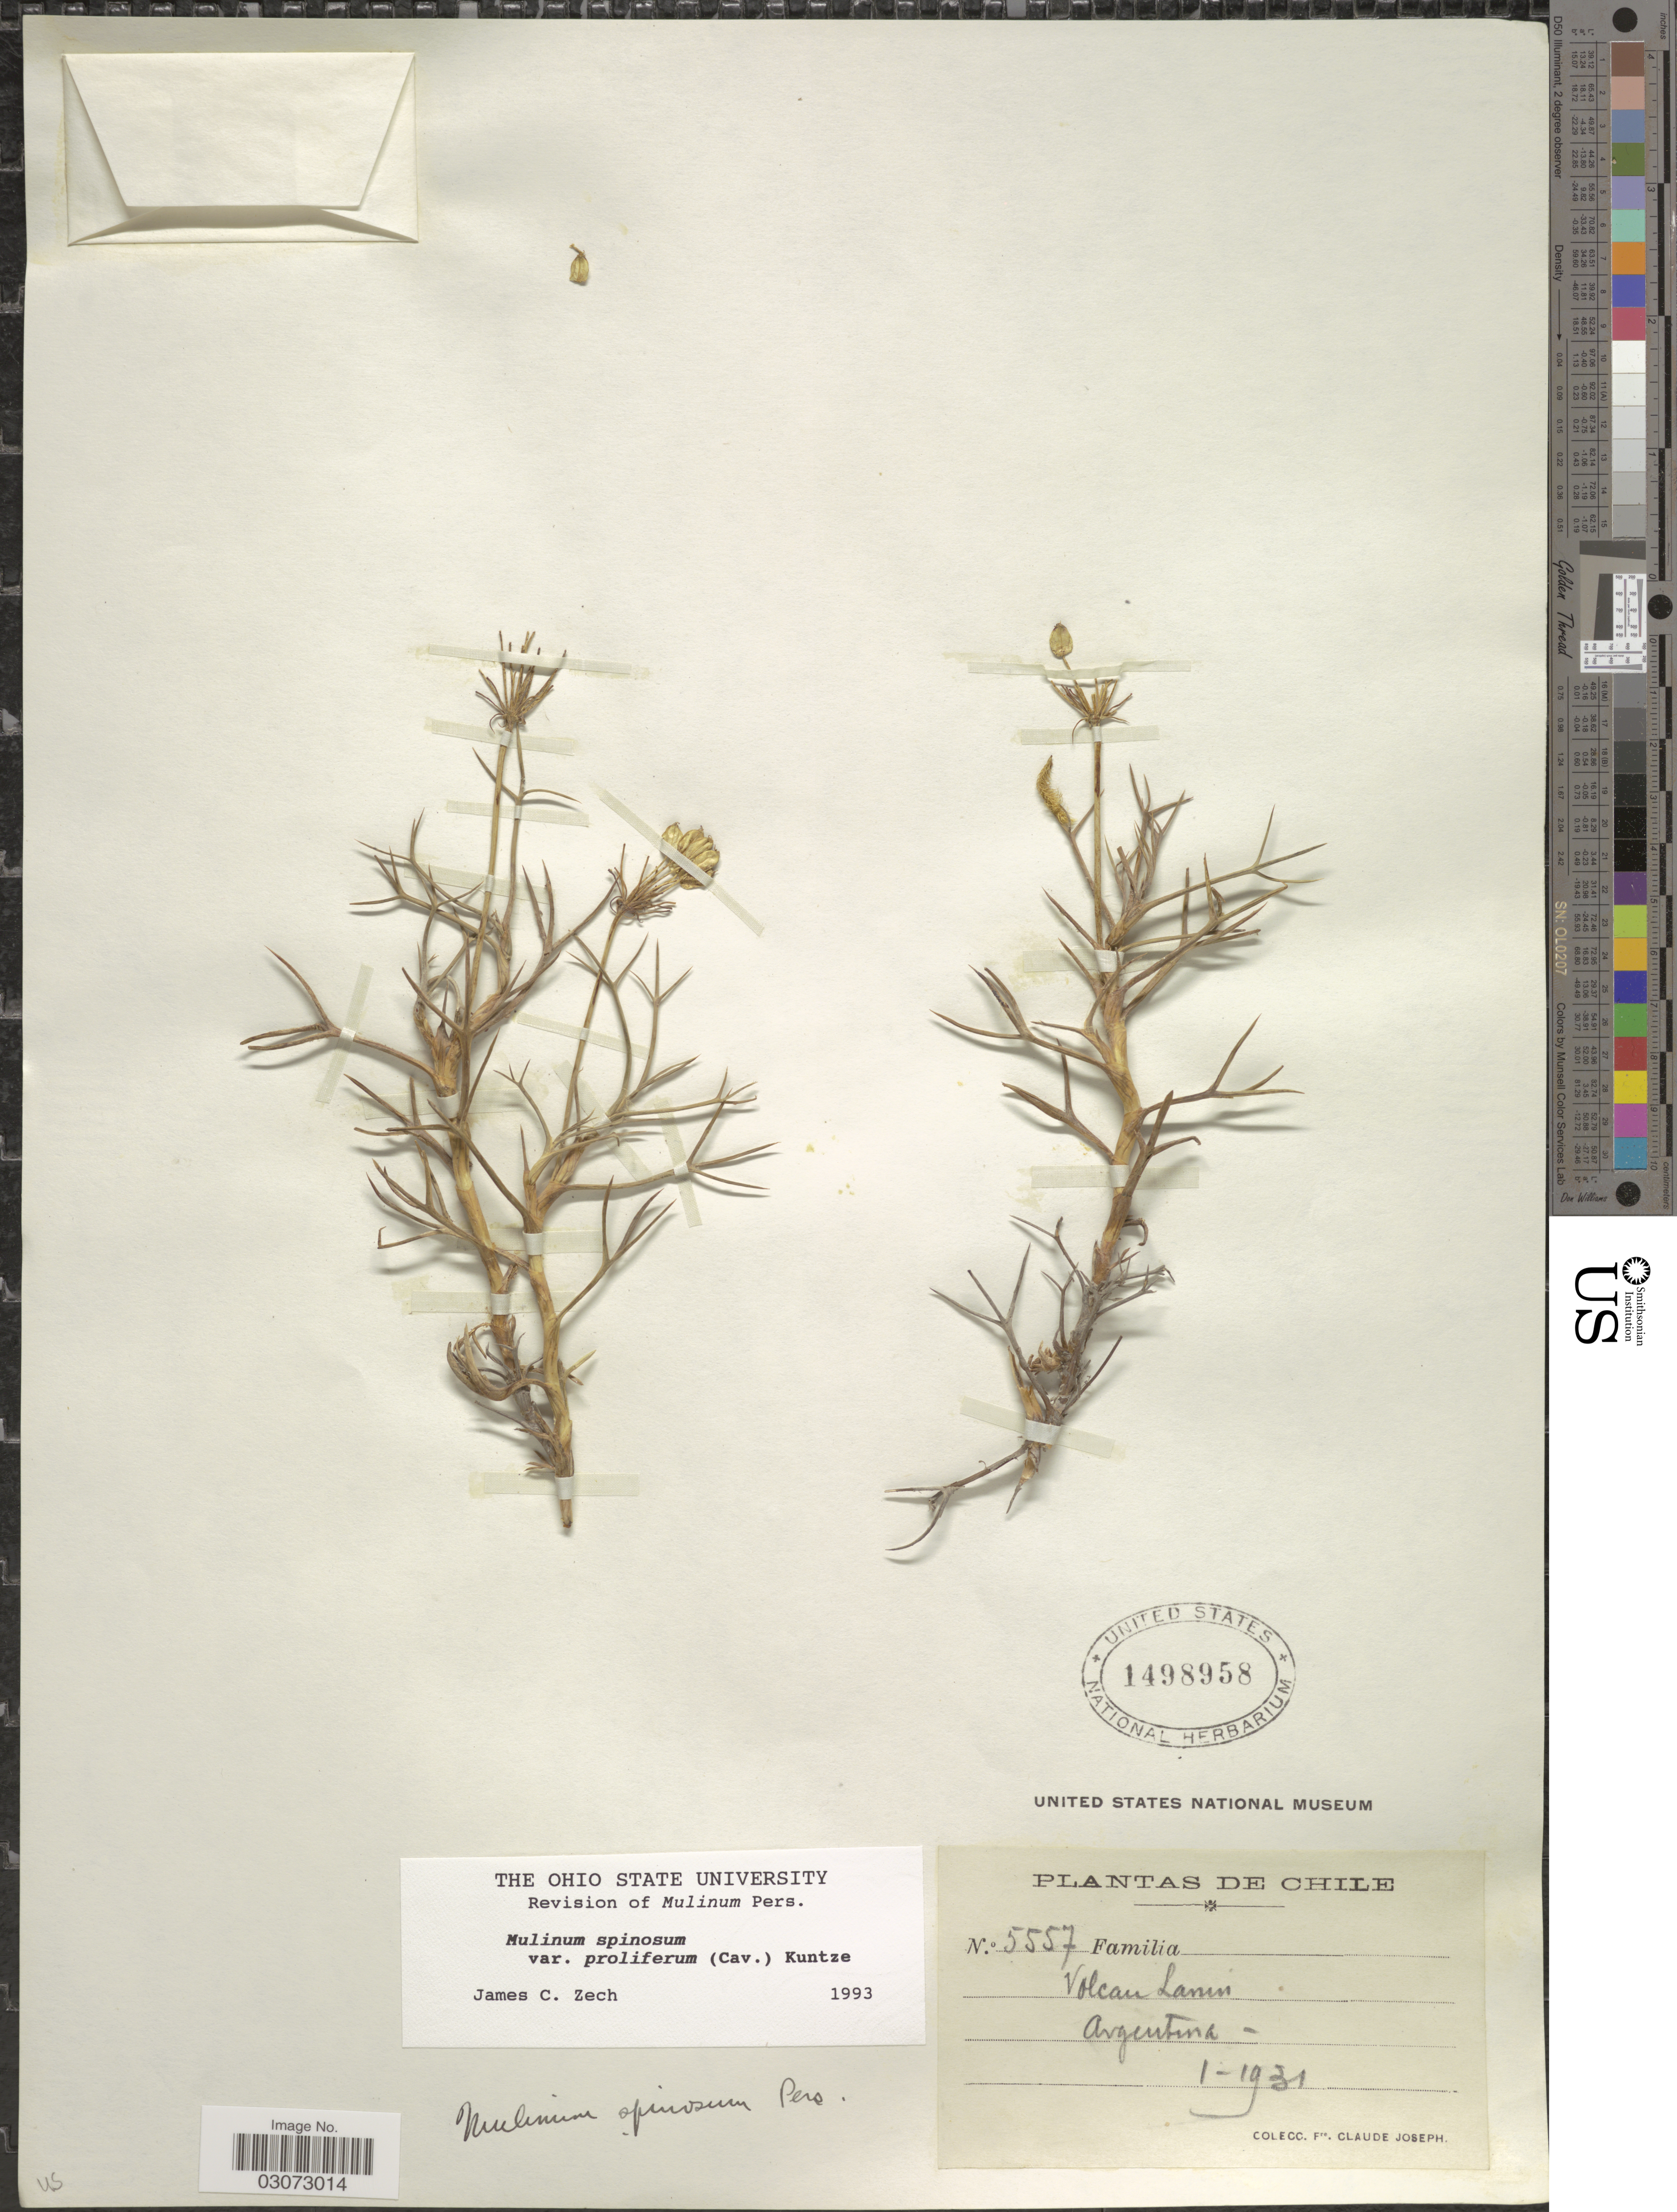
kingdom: Plantae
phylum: Tracheophyta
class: Magnoliopsida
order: Apiales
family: Apiaceae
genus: Mulinum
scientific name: Mulinum spinosum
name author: Pers.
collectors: Bro. Claude-Joseph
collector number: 5557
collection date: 1931-01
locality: Chile. Volcan Lanin. Argentina.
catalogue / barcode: US 1498958